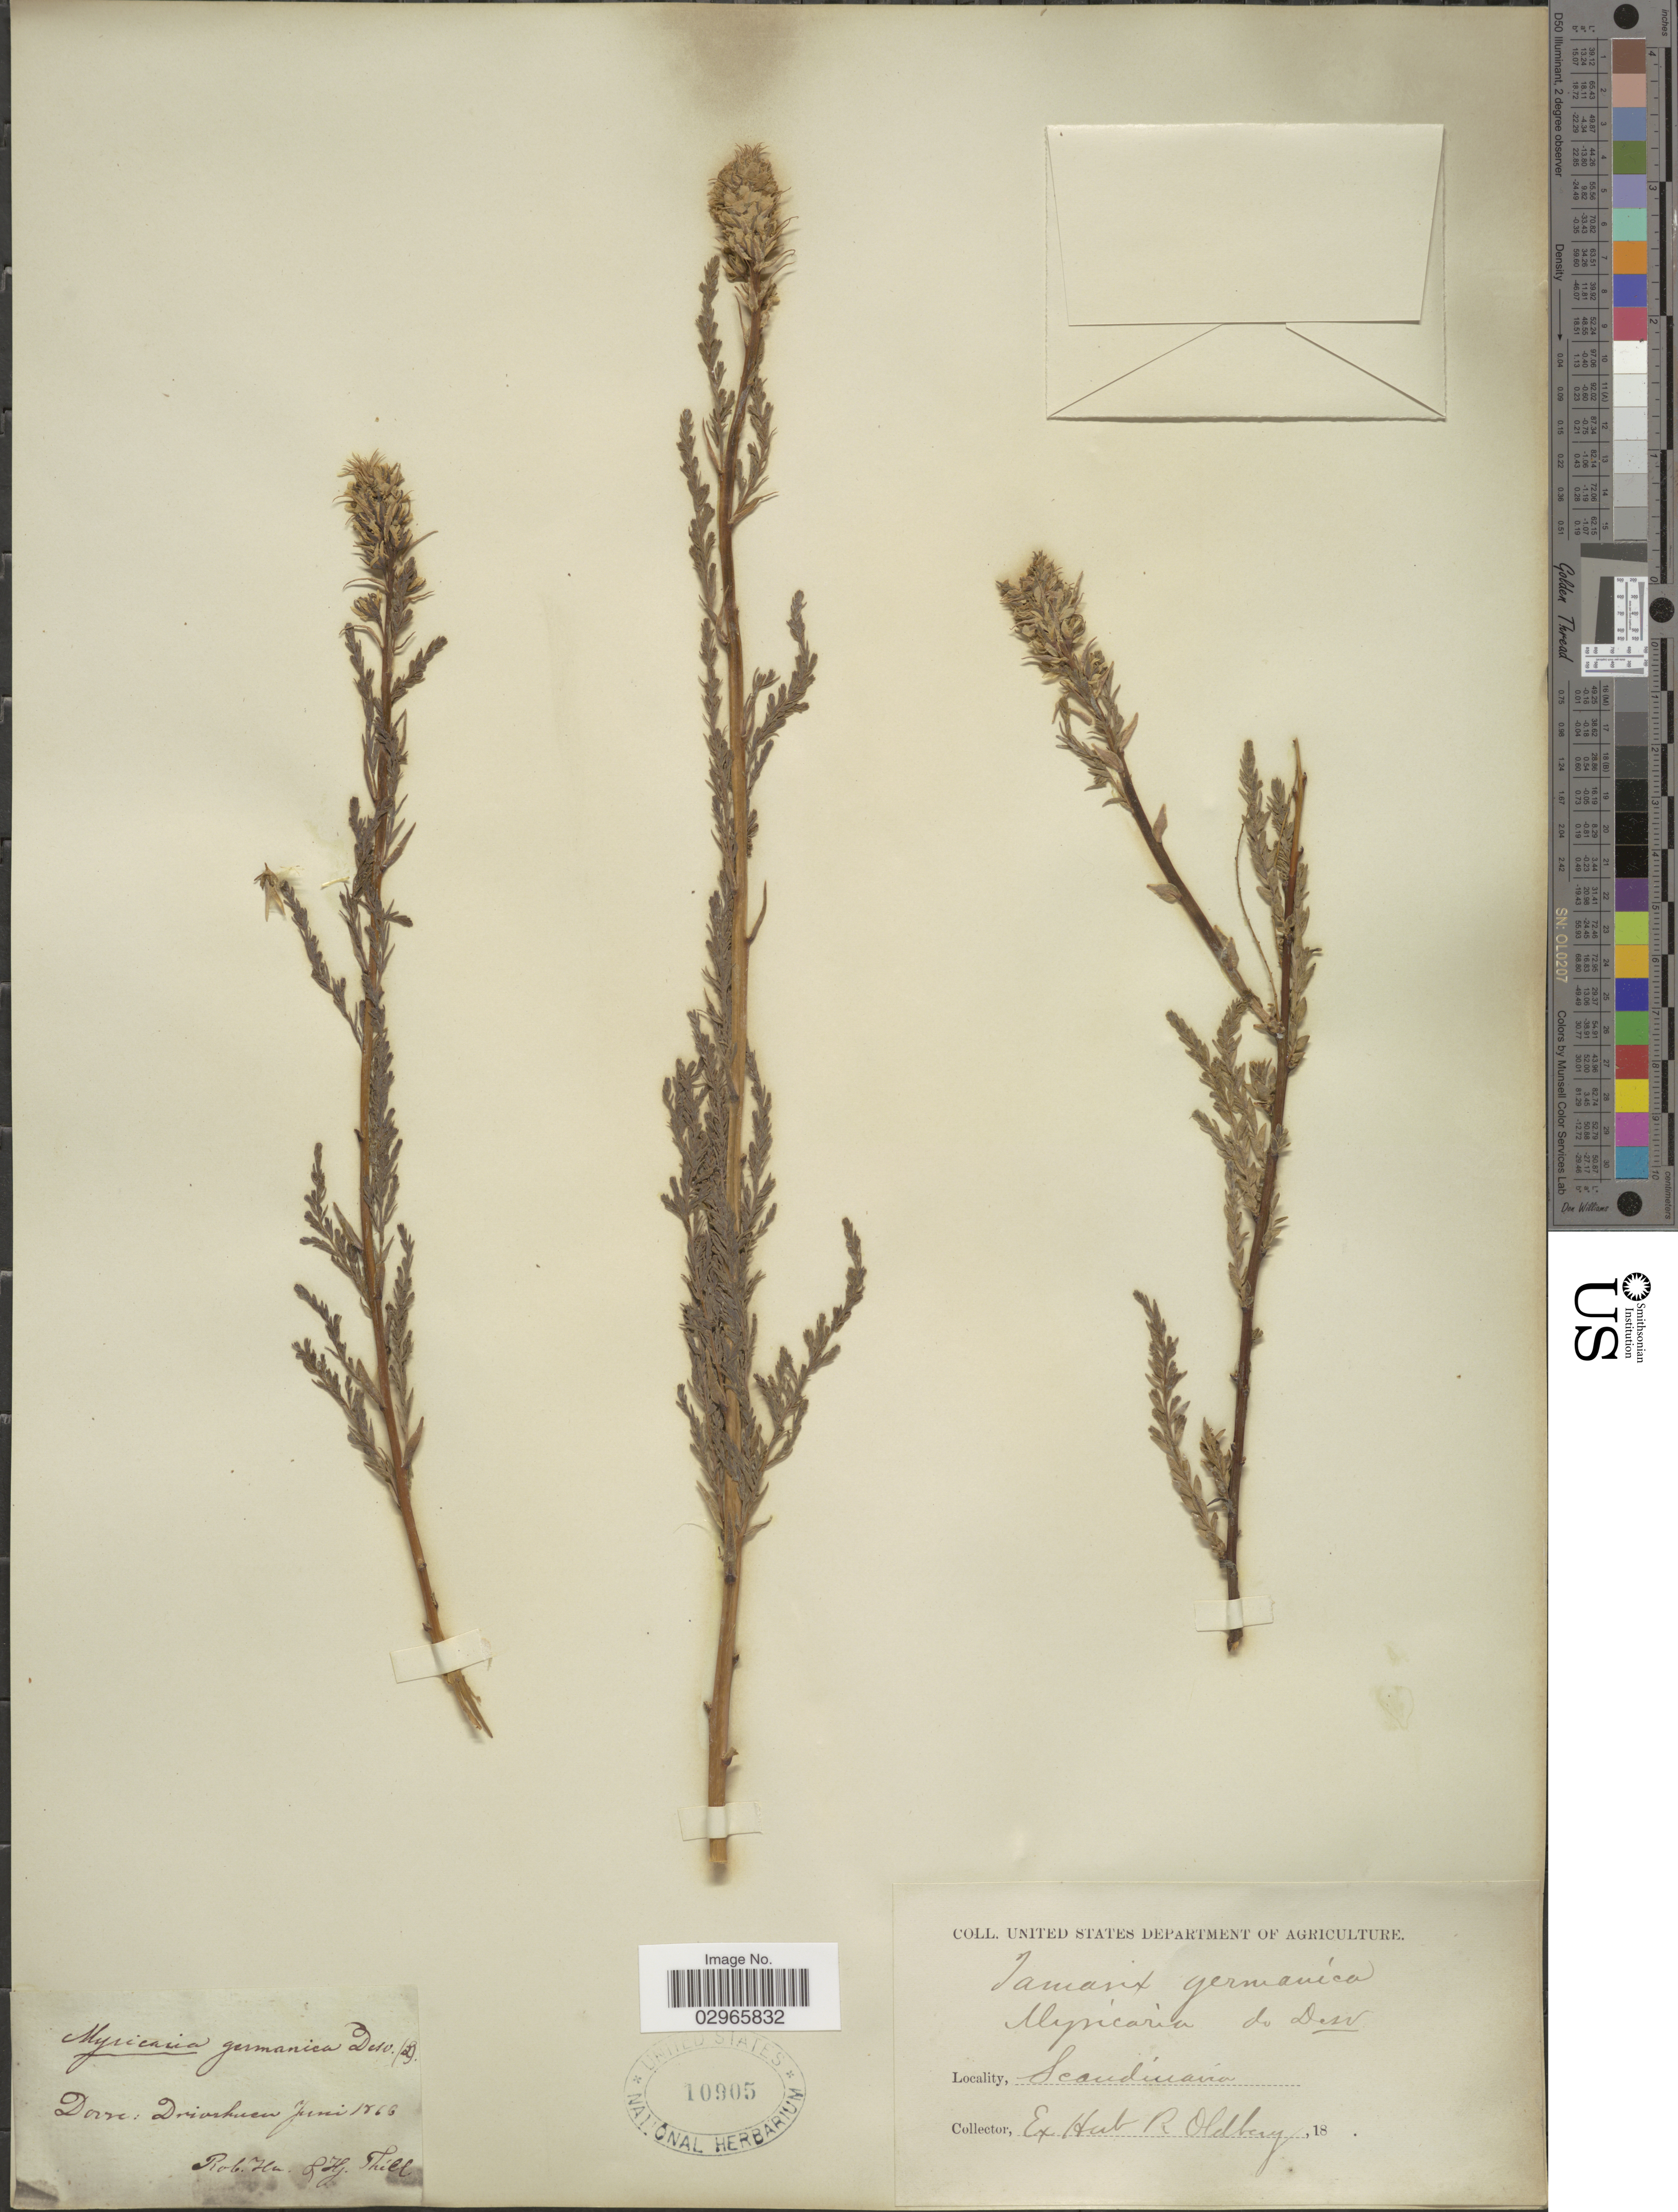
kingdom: Plantae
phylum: Tracheophyta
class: Magnoliopsida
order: Caryophyllales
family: Tamaricaceae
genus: Myricaria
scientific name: Myricaria germanica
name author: (L.) Desv.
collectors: R. Hu & H. Théel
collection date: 1866-06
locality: Dovre [interpreted]: Drivrkuen [interpreted]. Scandinavia.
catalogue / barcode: US 10905